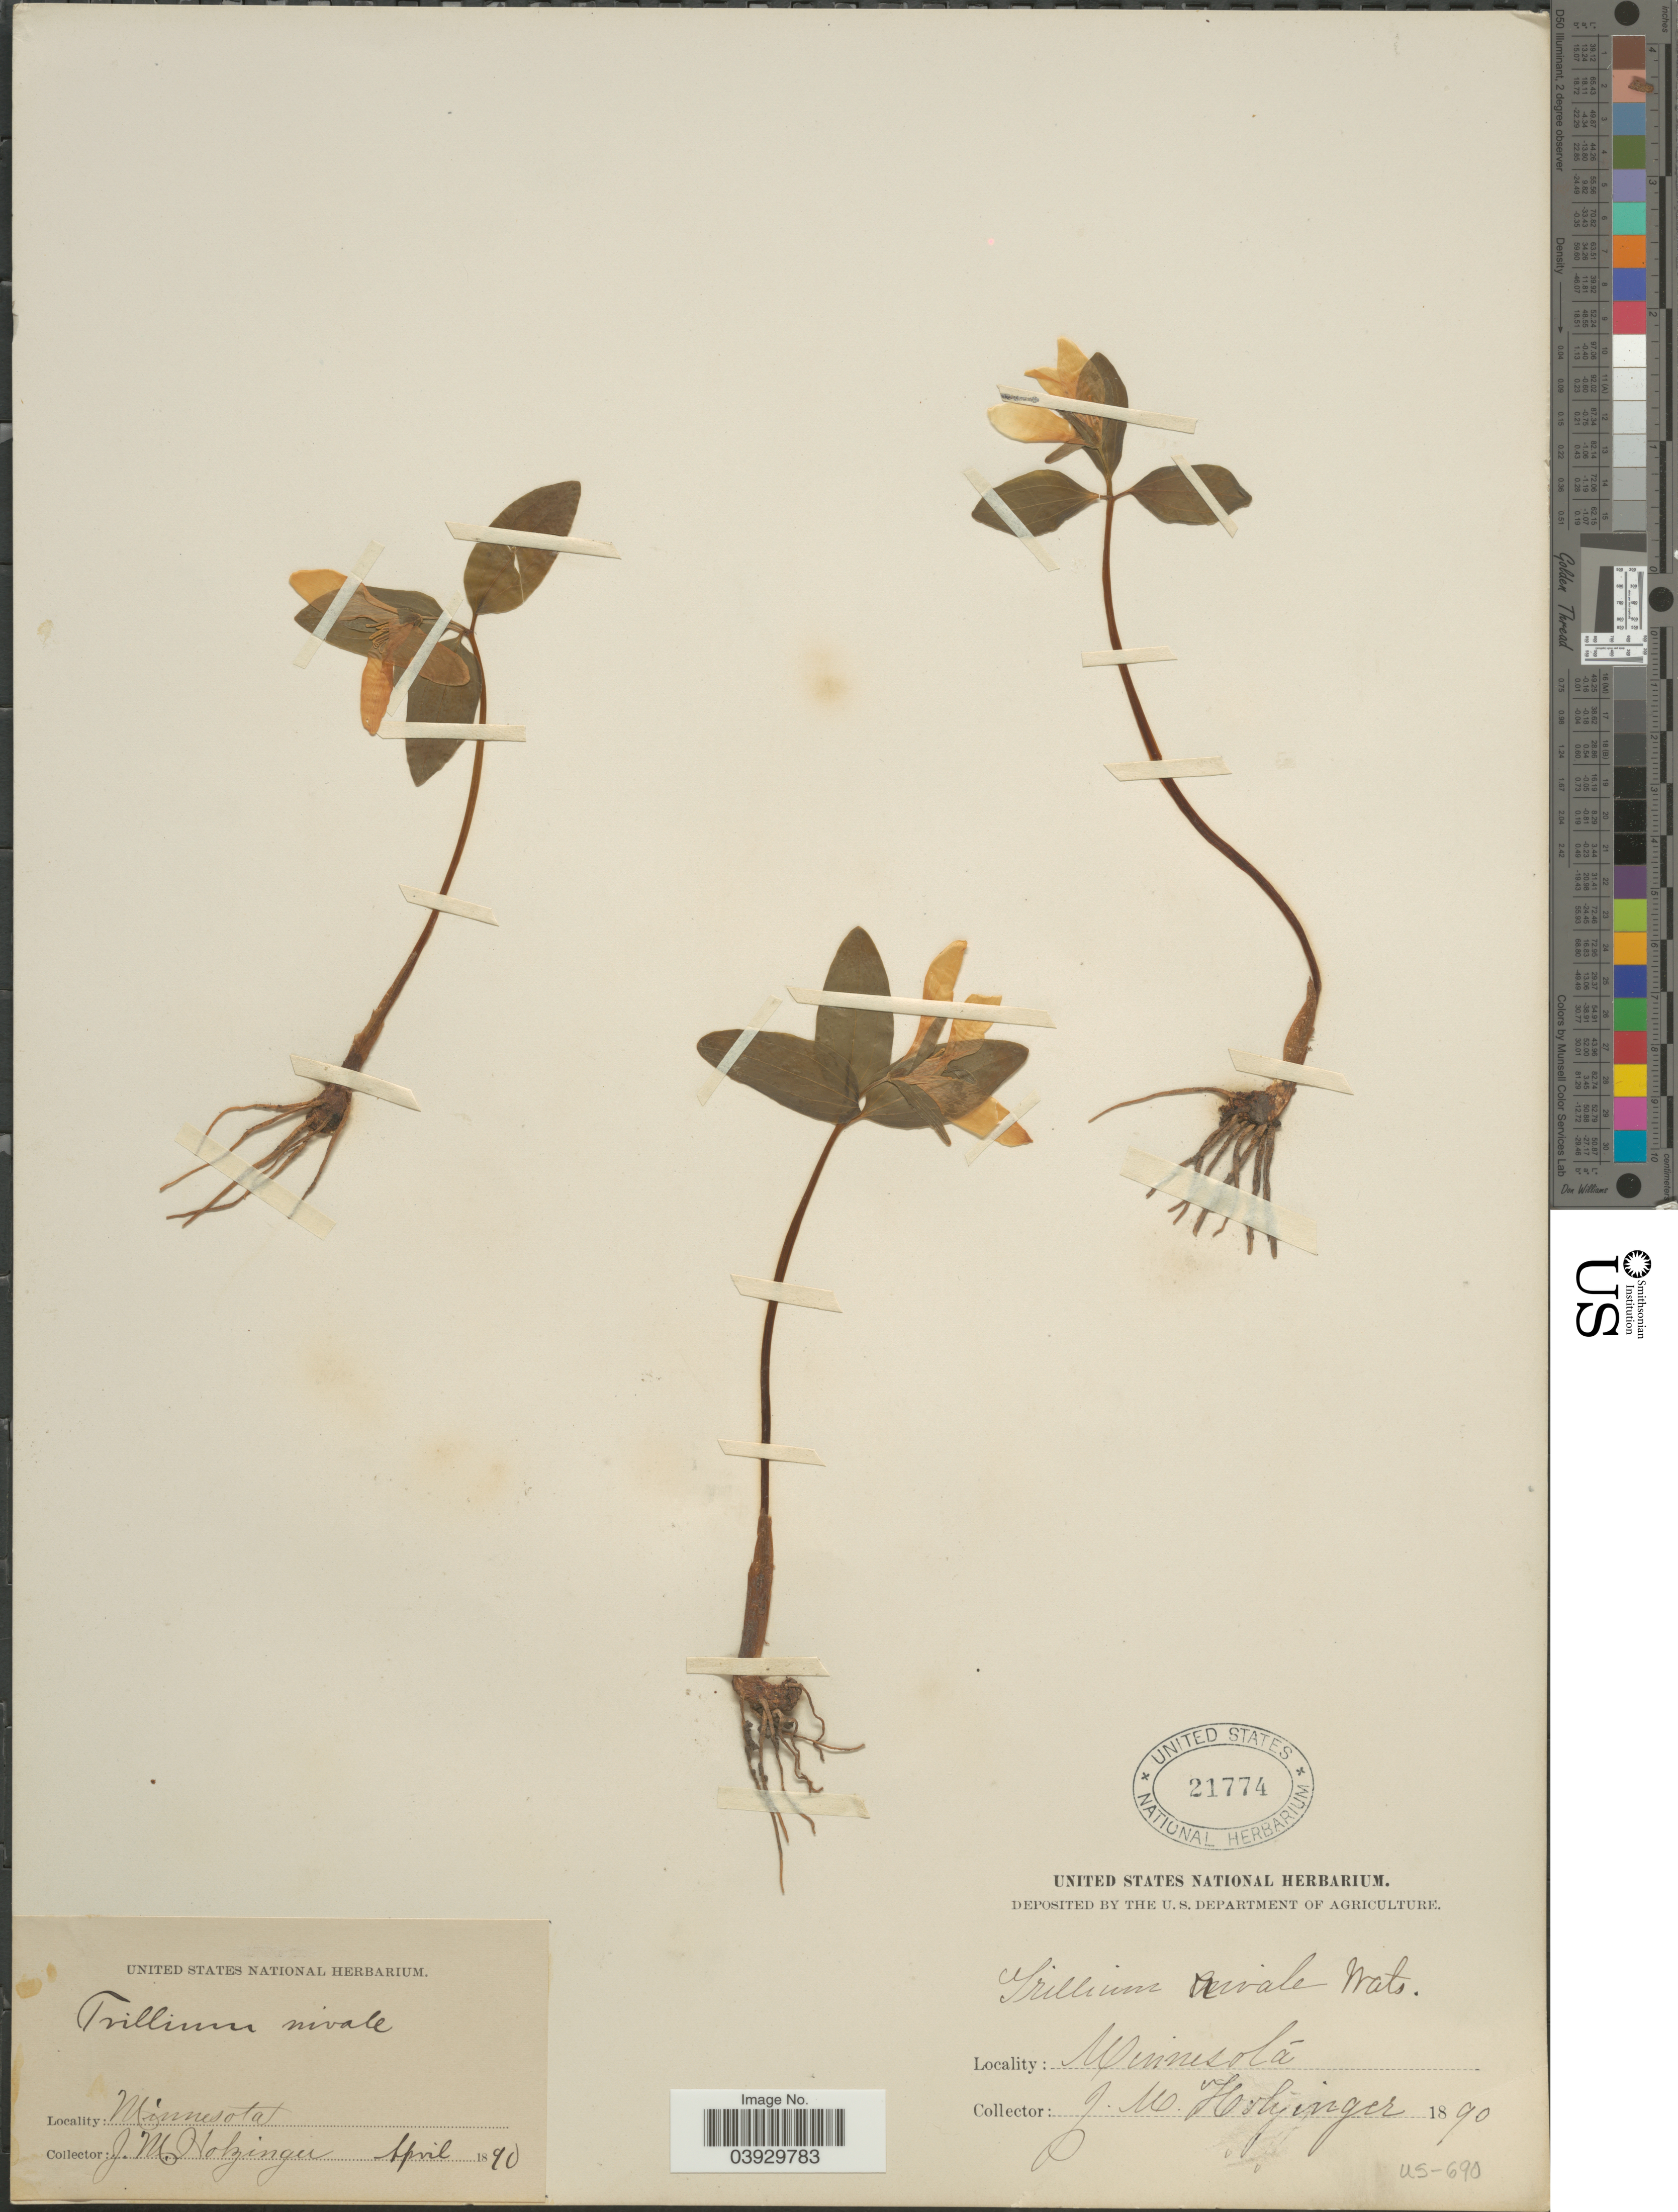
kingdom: Plantae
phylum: Tracheophyta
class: Liliopsida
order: Liliales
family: Melanthiaceae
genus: Trillium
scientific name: Trillium nivale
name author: Riddell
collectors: J. M. Holzinger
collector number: US-690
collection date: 1890-04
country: United States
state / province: Minnesota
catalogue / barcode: US 21774